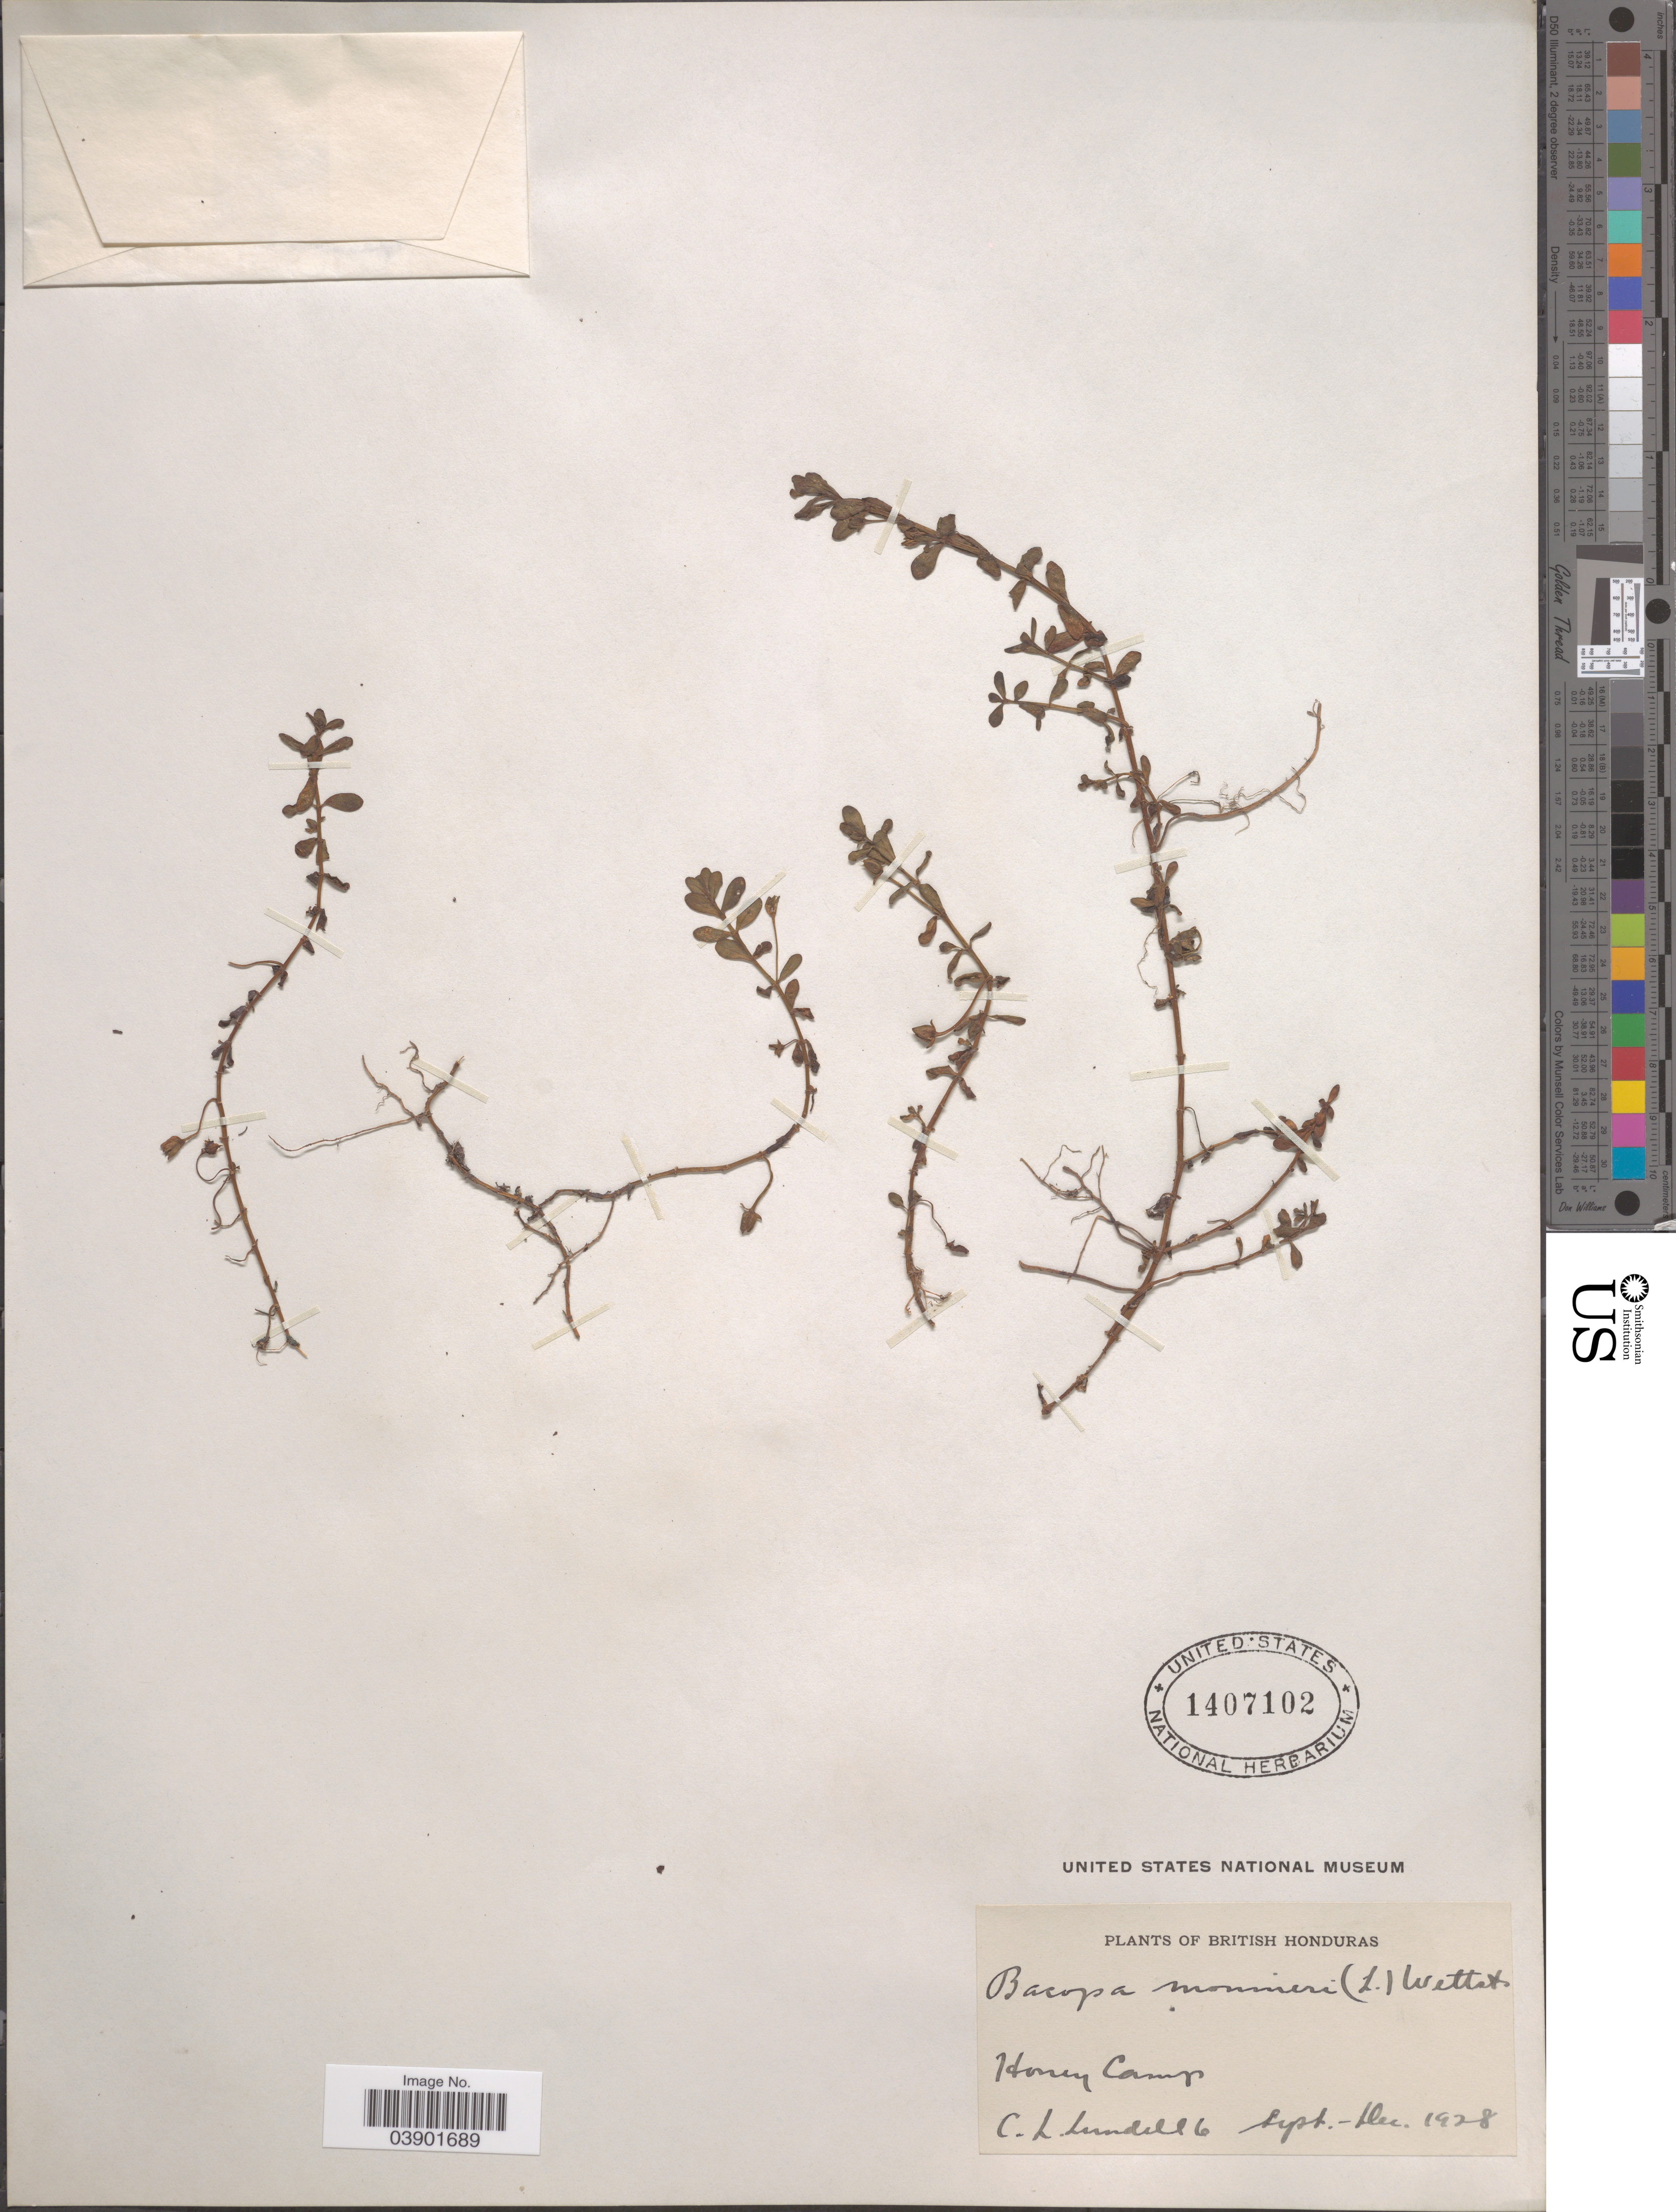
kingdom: Plantae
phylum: Tracheophyta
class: Magnoliopsida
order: Lamiales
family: Plantaginaceae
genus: Bacopa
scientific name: Bacopa monnieri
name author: (L.) Pennell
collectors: C. L. Lundell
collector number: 6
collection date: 1928-09/1928-12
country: Belize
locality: British Honduras. Honey Camp.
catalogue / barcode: US 1407102